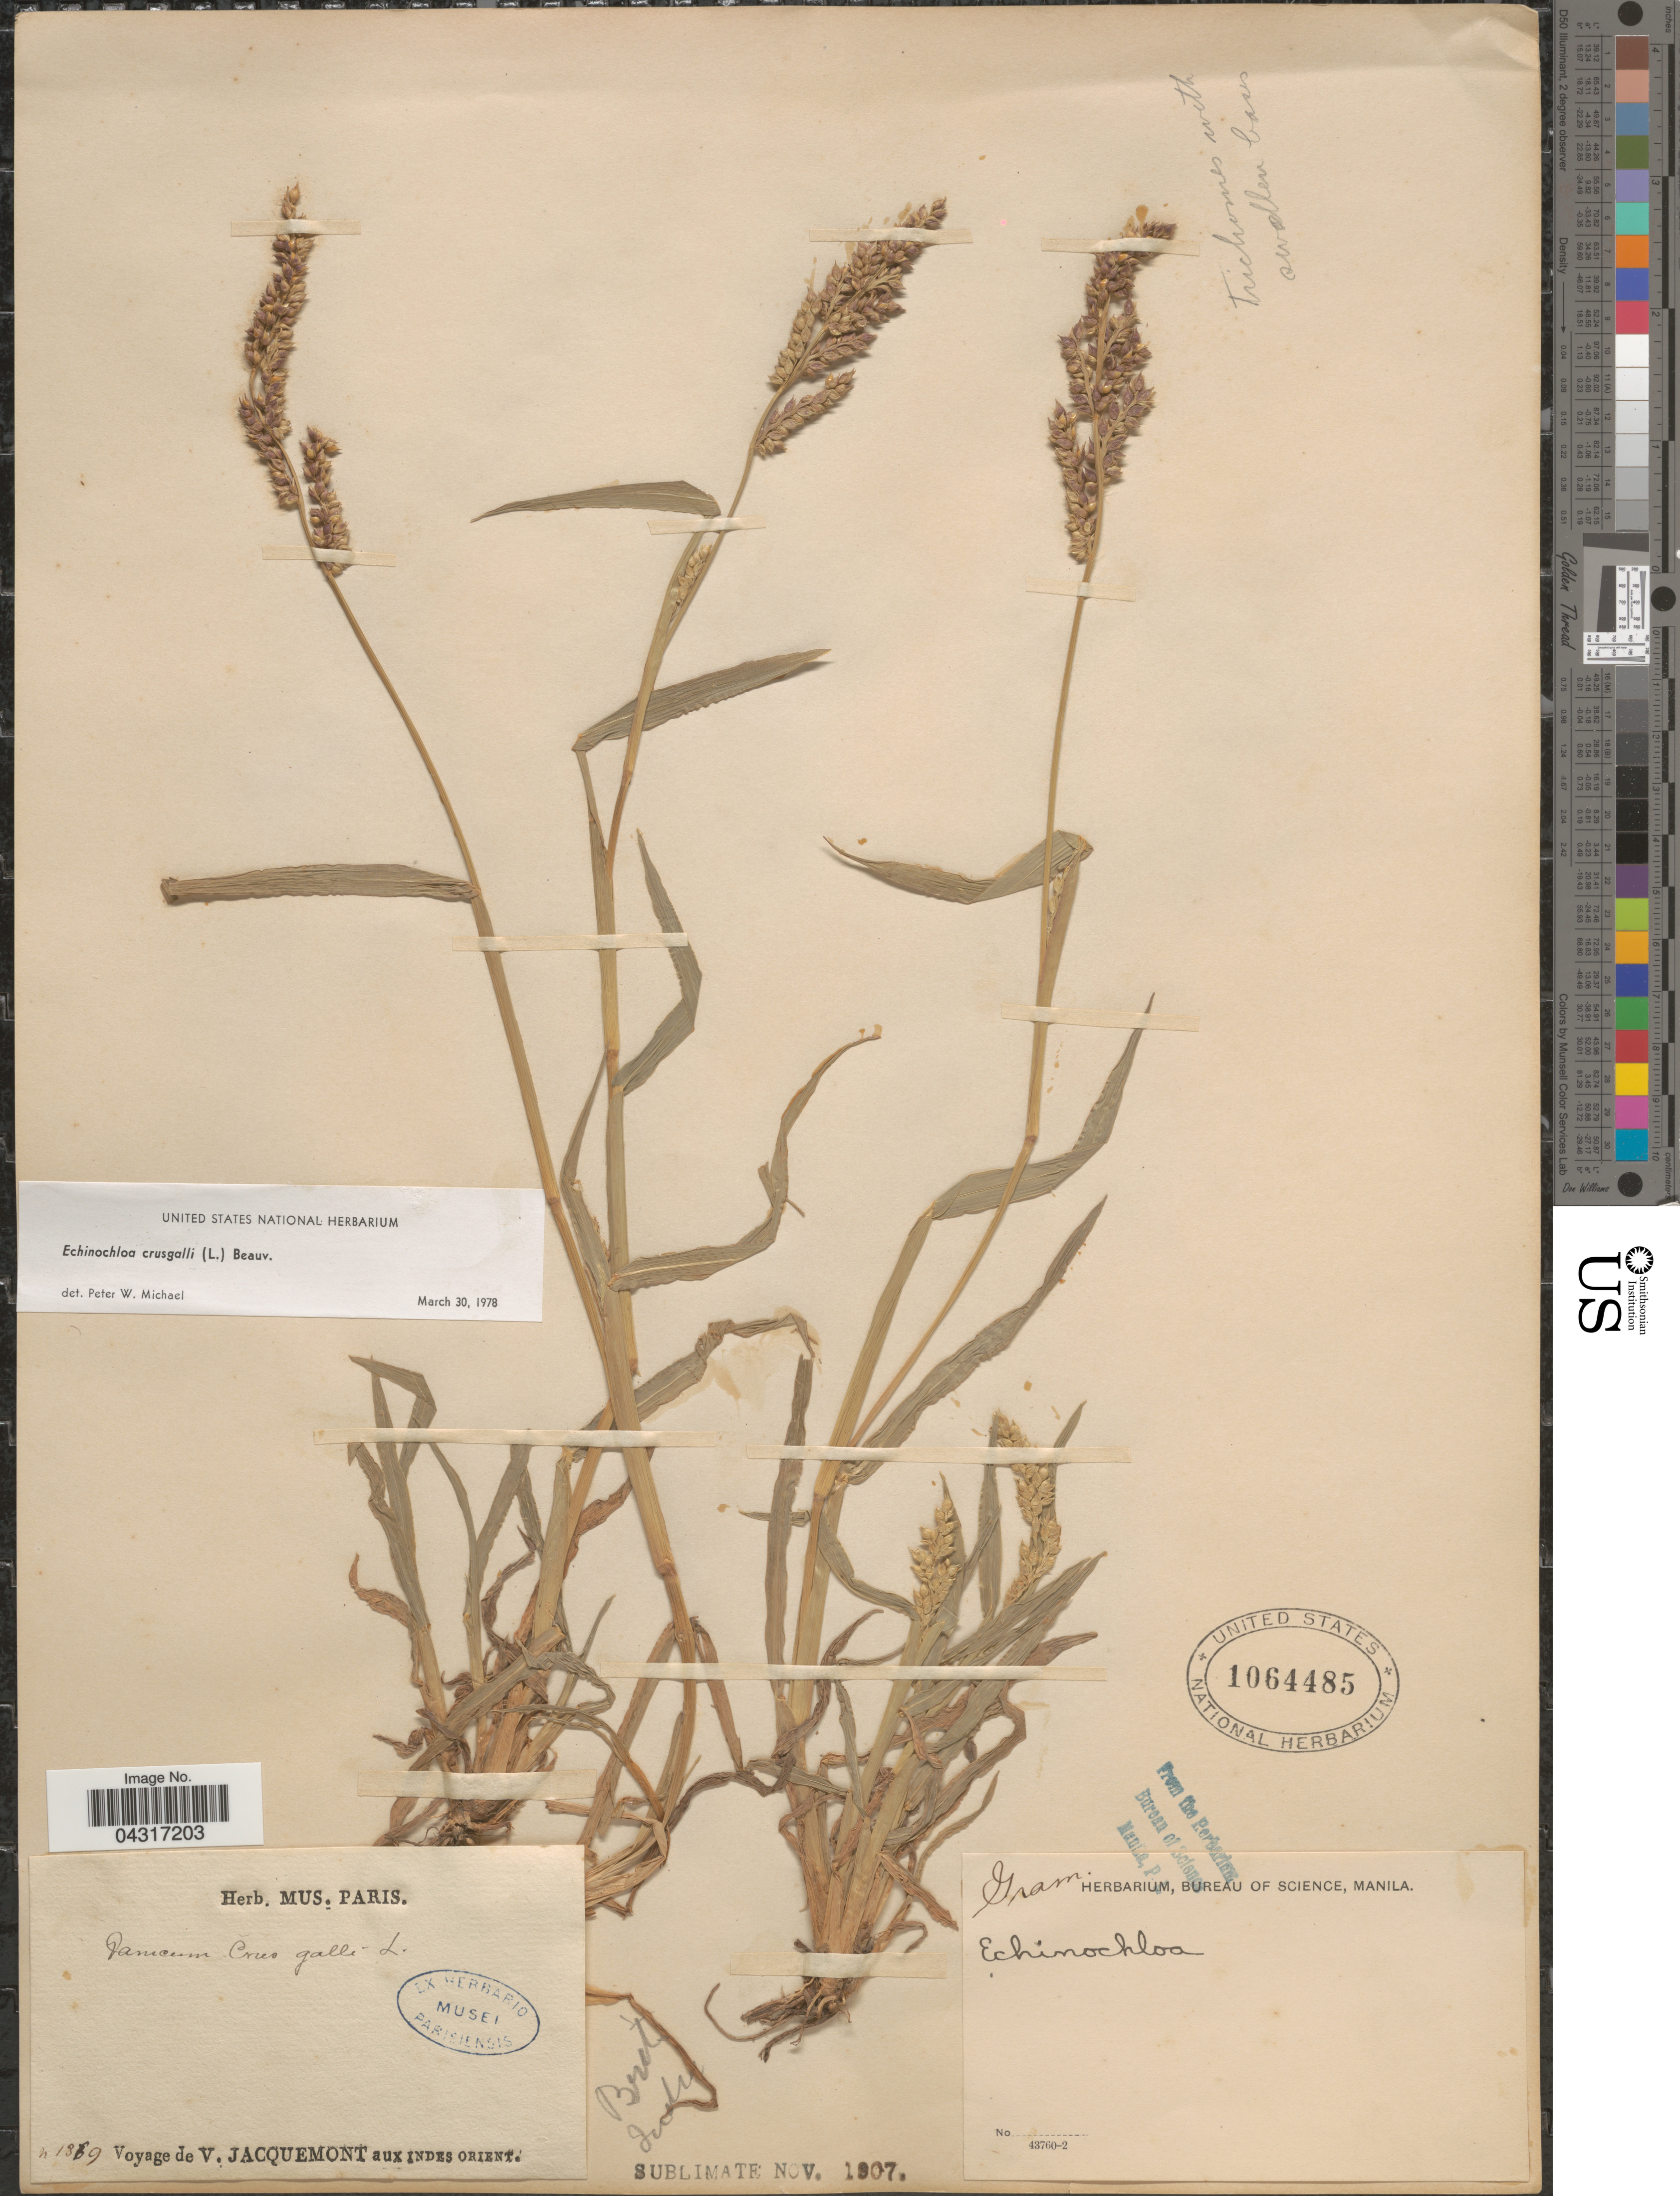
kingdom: Plantae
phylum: Tracheophyta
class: Liliopsida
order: Poales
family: Poaceae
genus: Echinochloa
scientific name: Echinochloa crus-galli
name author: (L.) P. Beauv.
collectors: V. Jacquemont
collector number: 1369*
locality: Aux Indes Orient.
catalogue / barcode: US 1064485